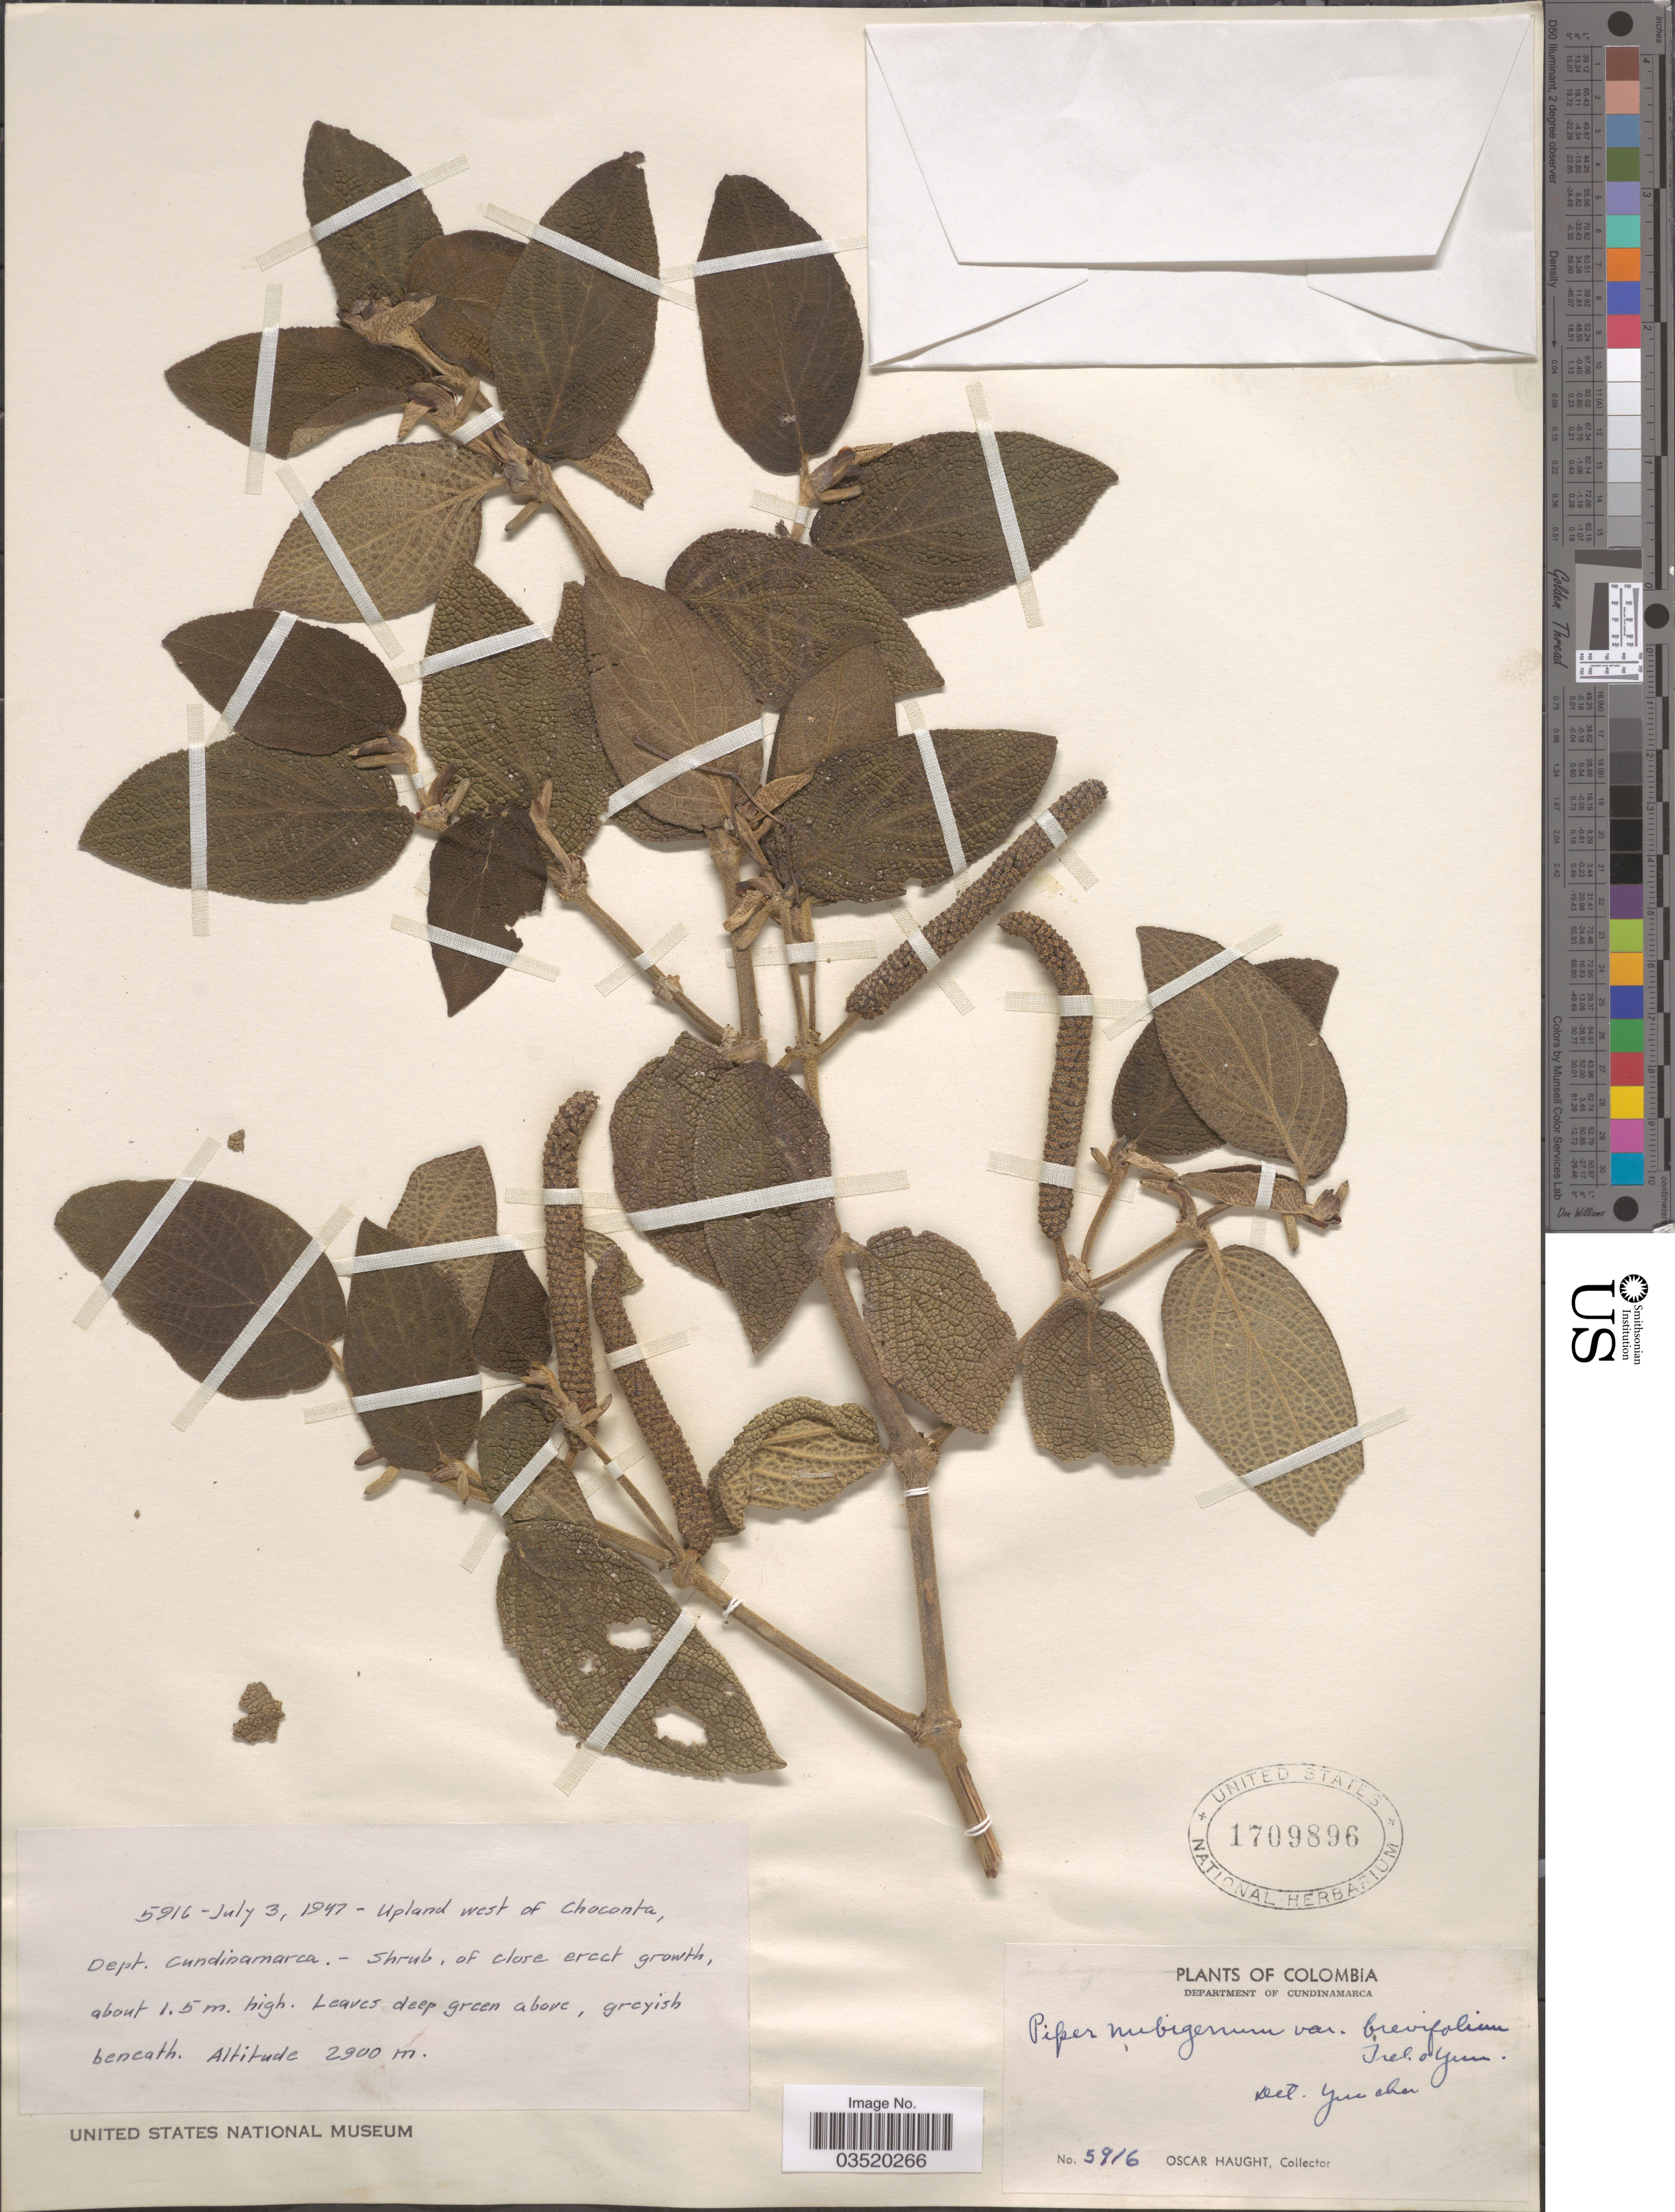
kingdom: Plantae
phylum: Tracheophyta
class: Magnoliopsida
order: Piperales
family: Piperaceae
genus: Piper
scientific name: Piper nubigenum var. brevifolium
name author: Trel. & Yunck.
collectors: O. Haught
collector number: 5916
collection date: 1947-07-03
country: Colombia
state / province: Cundinamarca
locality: Upland west of Choconta, Department of Cundinamarca.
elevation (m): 2900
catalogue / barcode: US 1709896